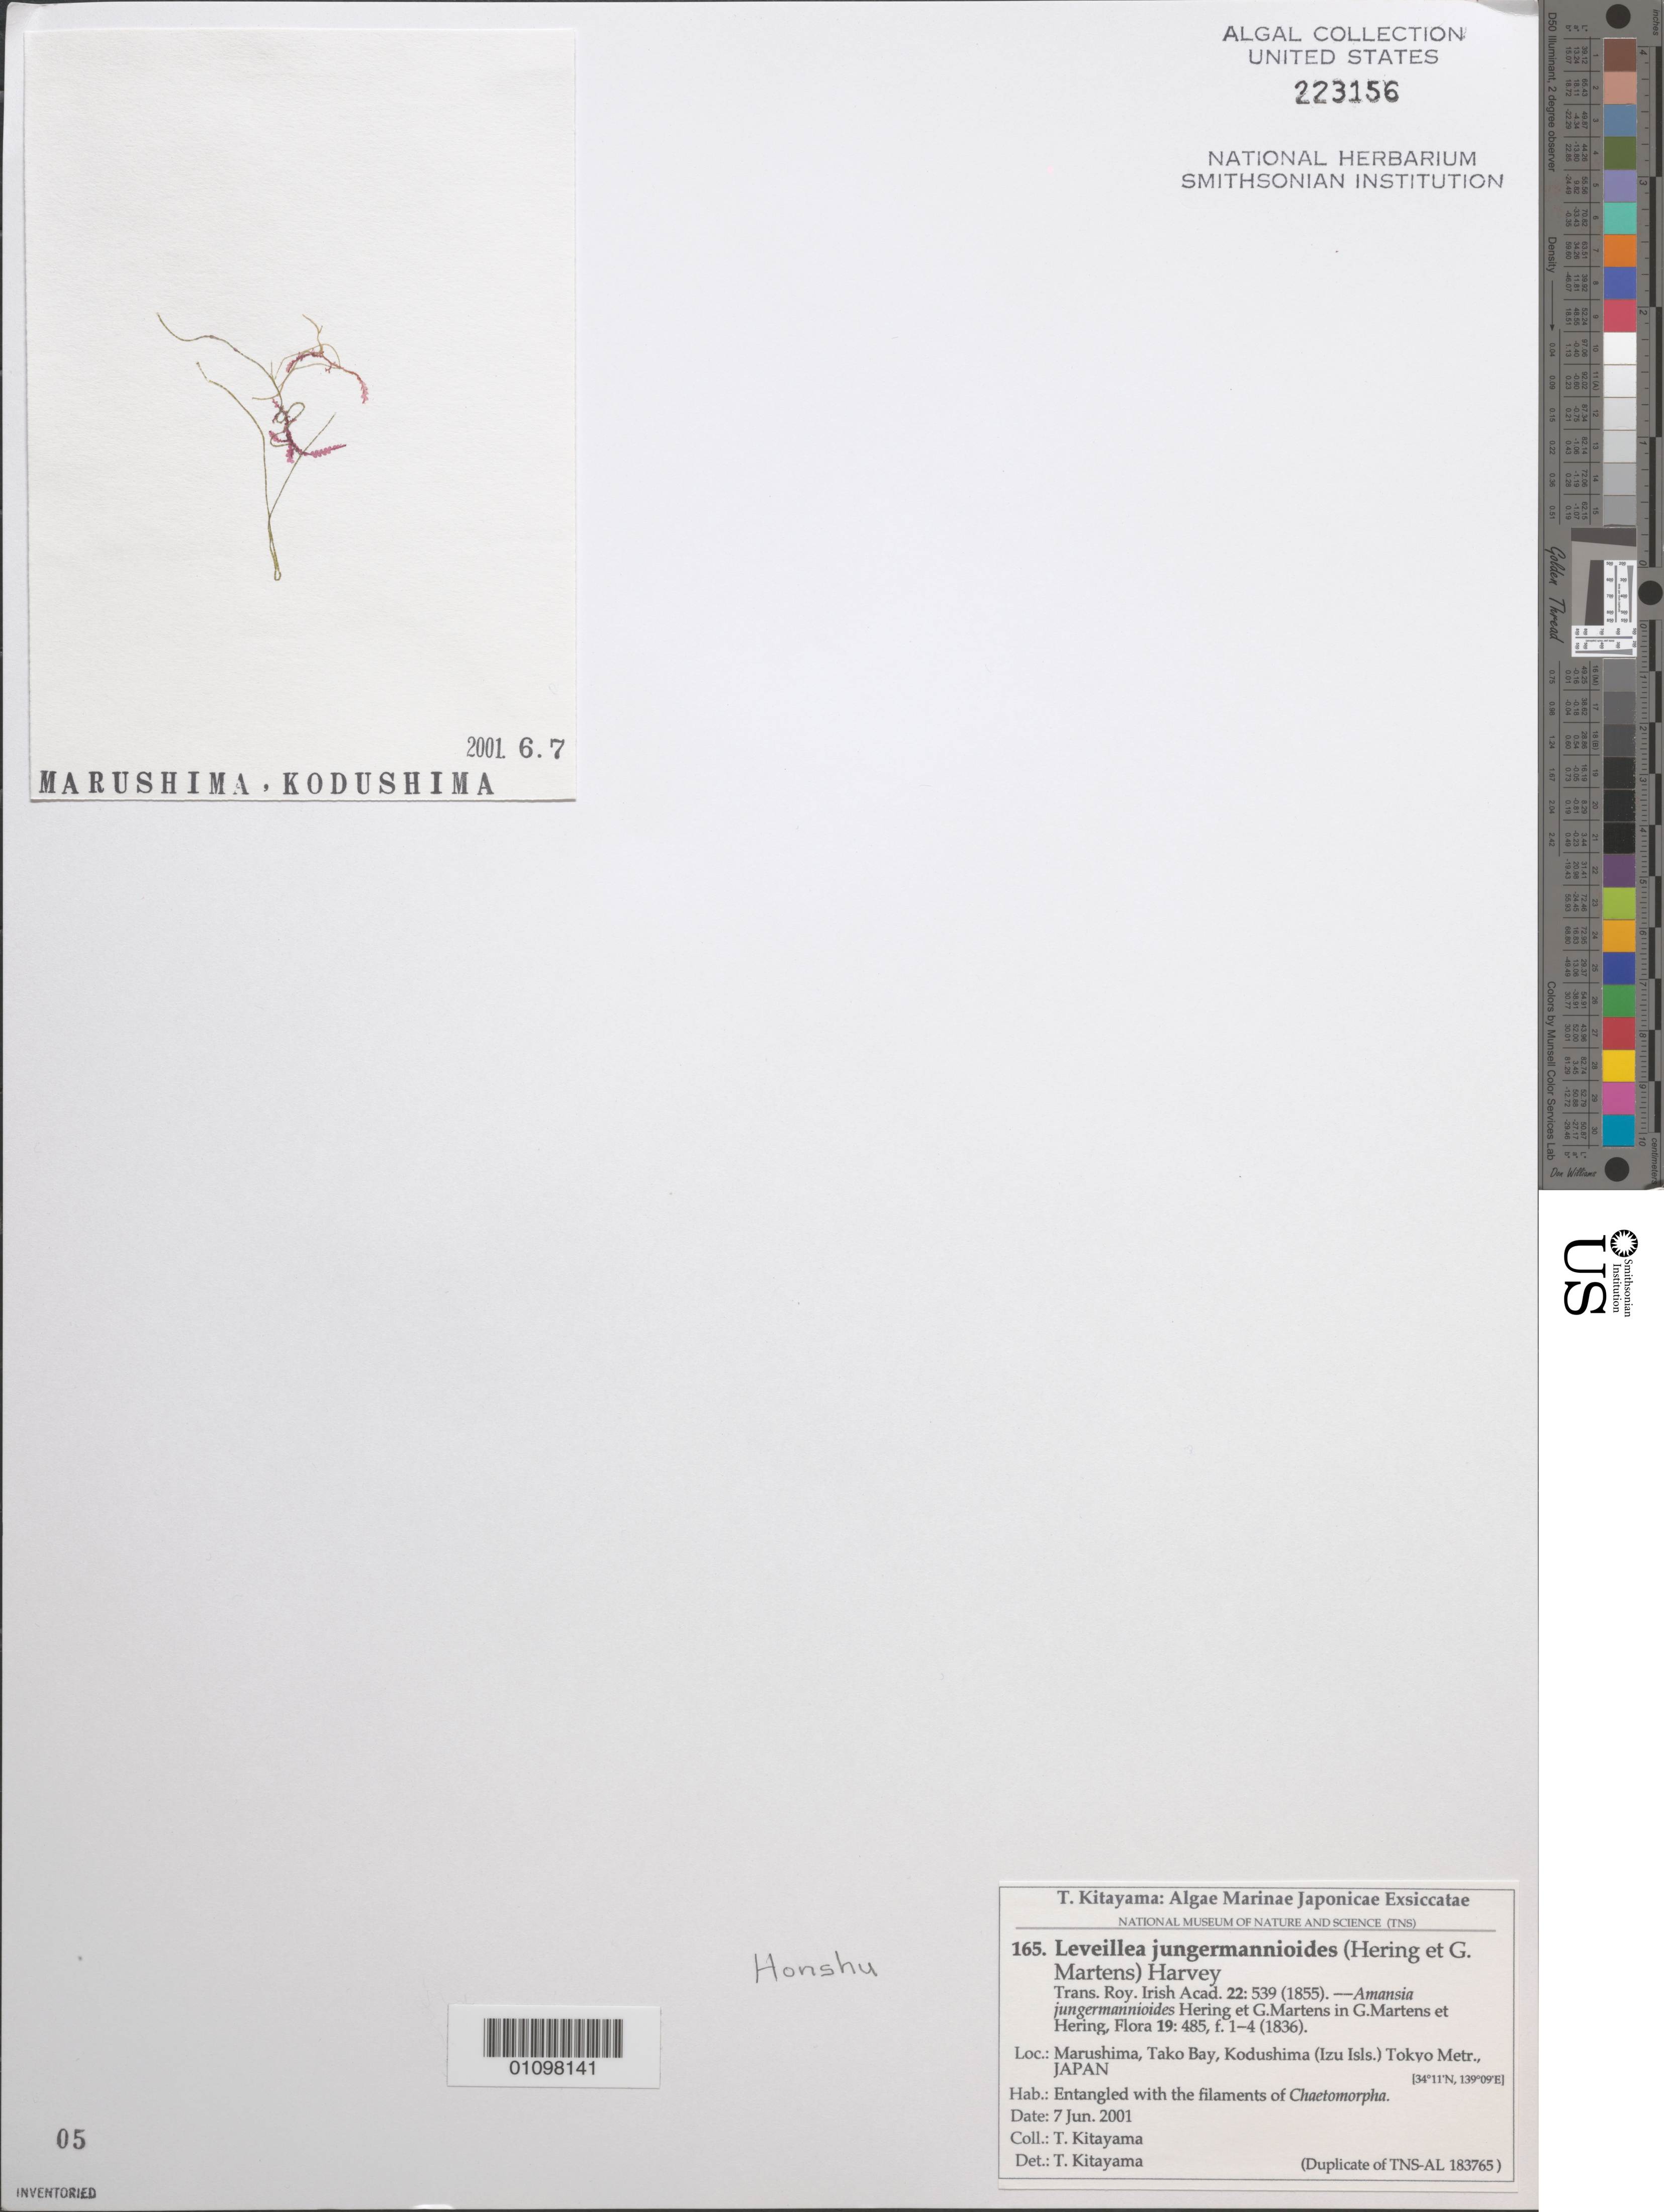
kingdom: Plantae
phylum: Rhodophyta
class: Florideophyceae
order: Ceramiales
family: Rhodomelaceae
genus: Leveillea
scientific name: Leveillea jungermannioides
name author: (Hering & G. Martens in G. Martens & Hering) Harv.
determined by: Kitayama, T.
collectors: T. Kitayama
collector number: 165 & TNS-AL 183765 Duplicate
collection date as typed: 07 Jun 2001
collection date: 2001-06-07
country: Japan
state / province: Tokyo, Federal City of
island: Kodushima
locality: Marushima, Tako Bay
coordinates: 34 11' N, 139 09' E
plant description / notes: Kitayama, T., Algae Marinae Japonicae Exsiccatae, Fasc. VII (Nos. 151-175)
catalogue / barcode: US 223156